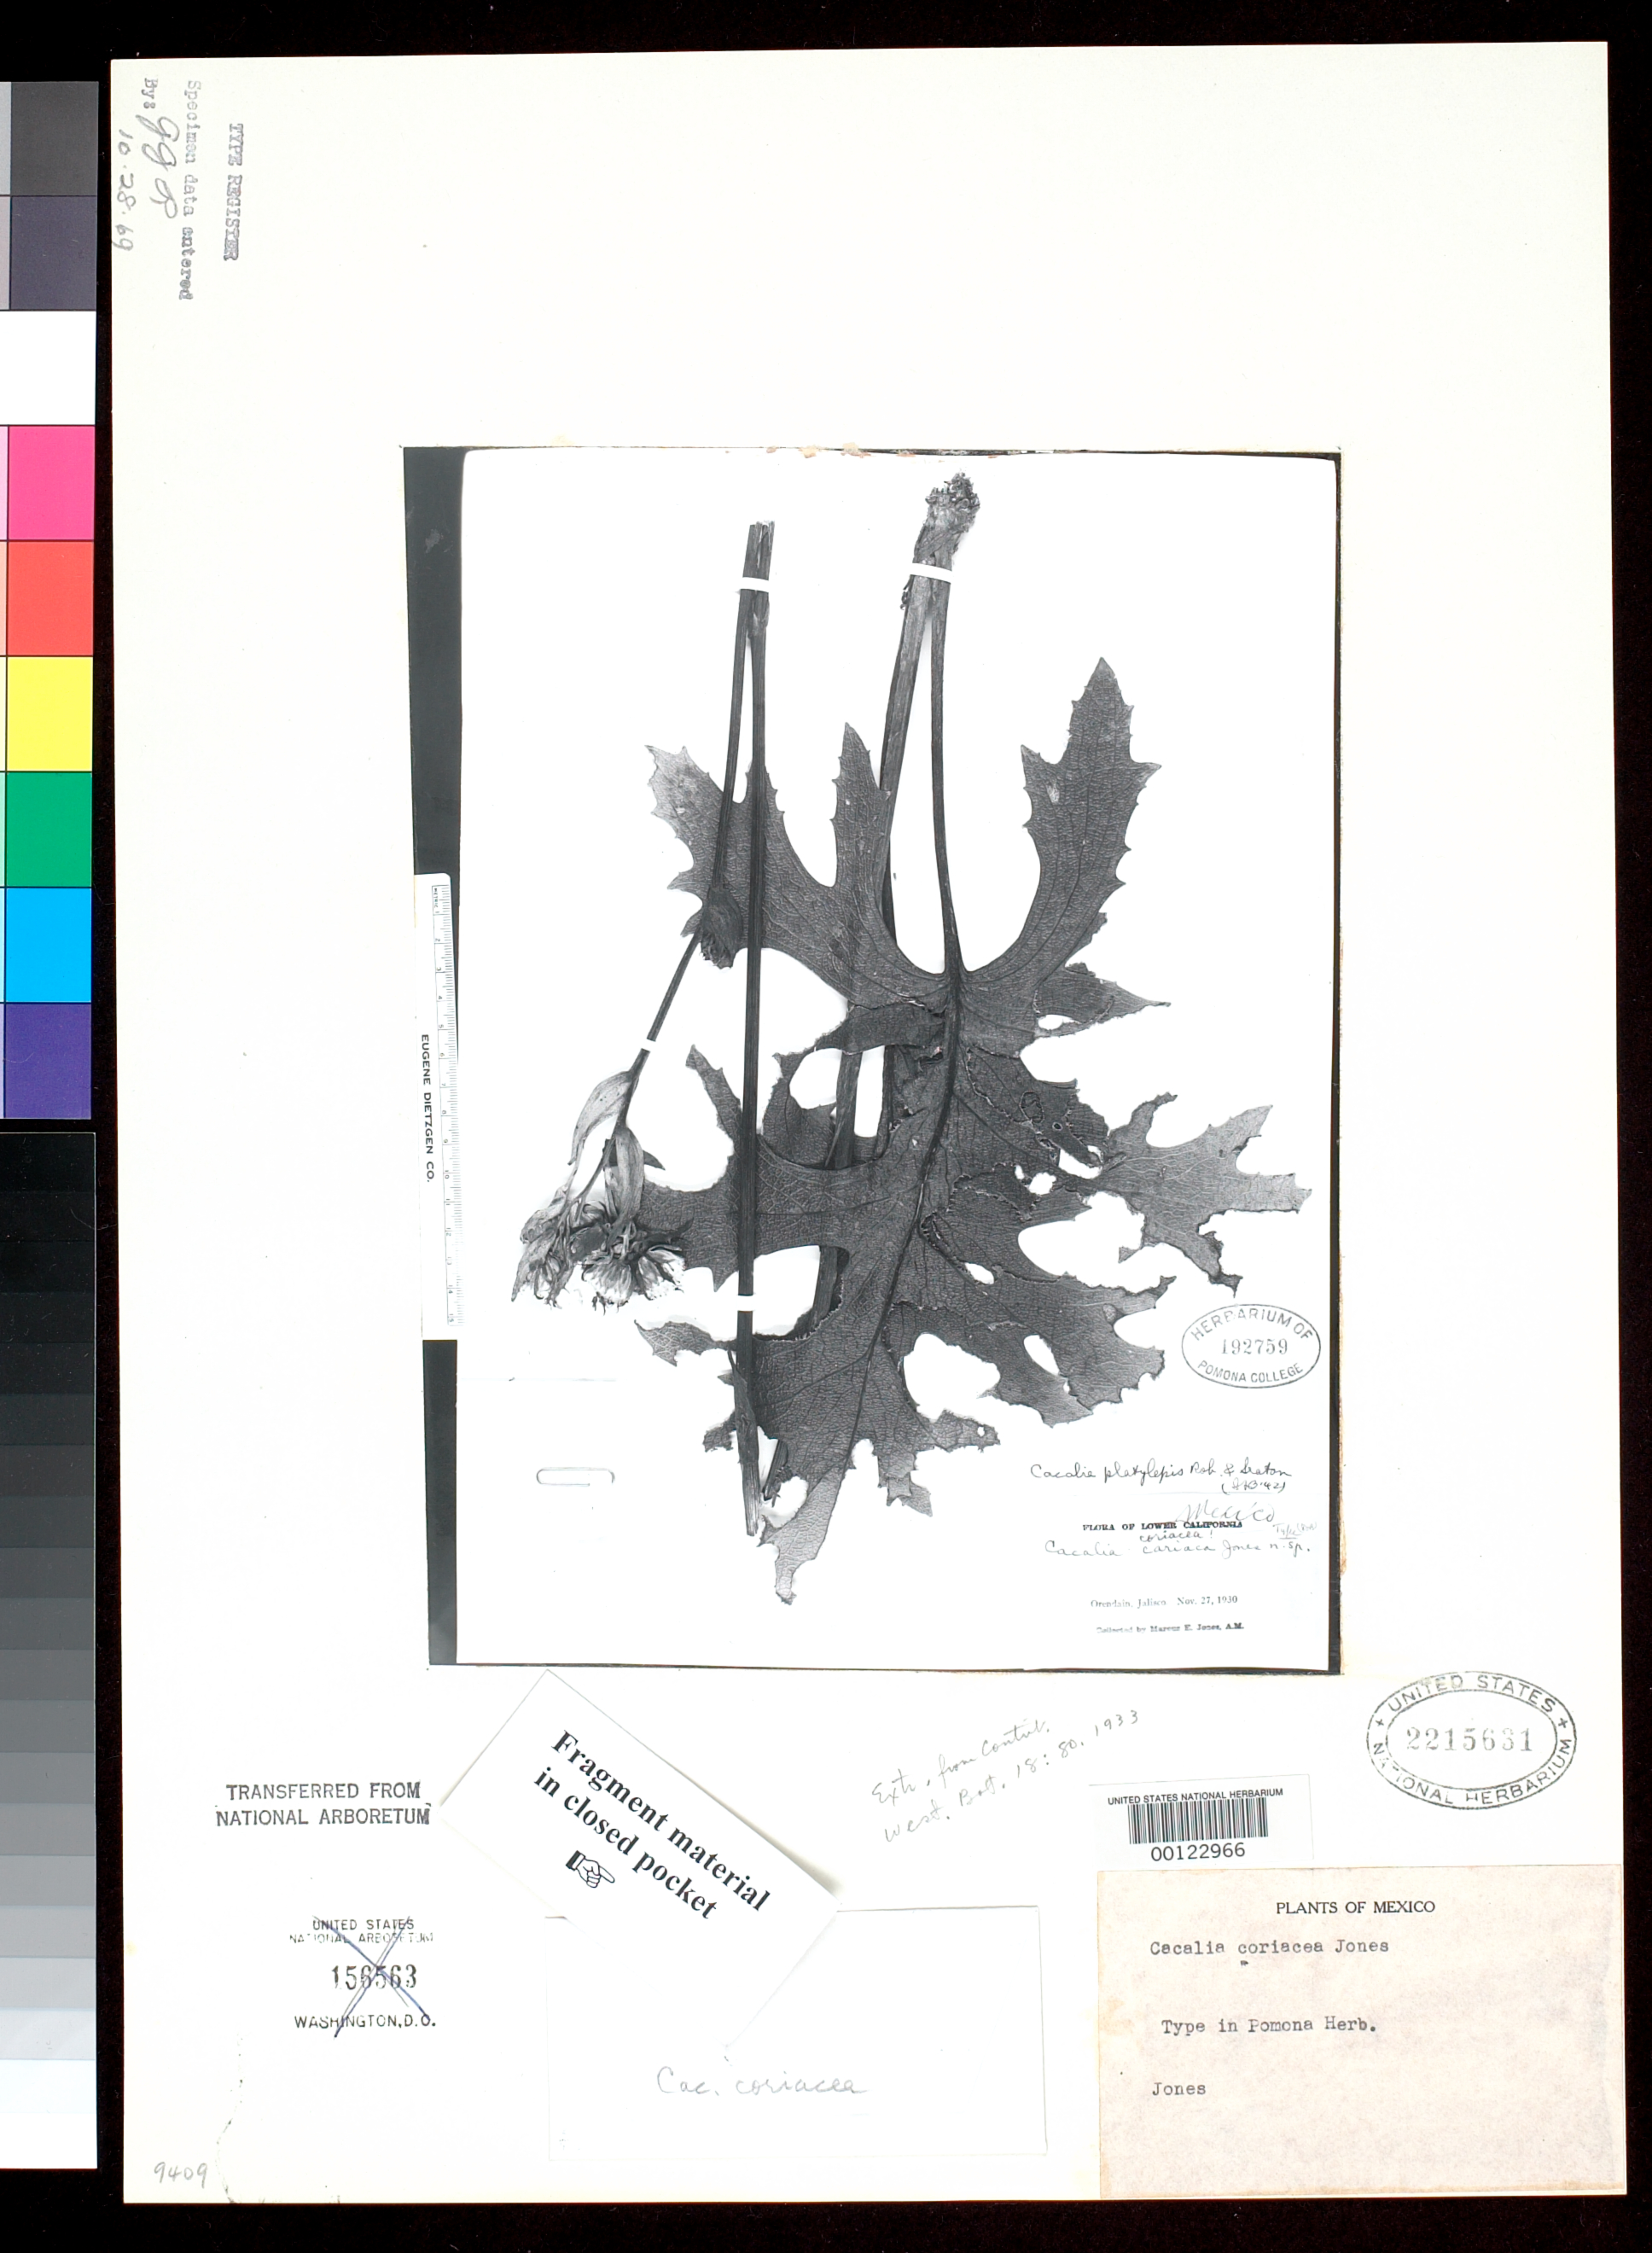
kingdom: Plantae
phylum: Tracheophyta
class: Magnoliopsida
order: Asterales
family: Asteraceae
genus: Cacalia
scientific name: Cacalia coriacea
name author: M.E. Jones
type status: Type Fragment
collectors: M. E. Jones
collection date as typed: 27 Nov 1930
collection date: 1930-11-27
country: Mexico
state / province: Jalisco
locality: Orendain.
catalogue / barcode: US 2215631